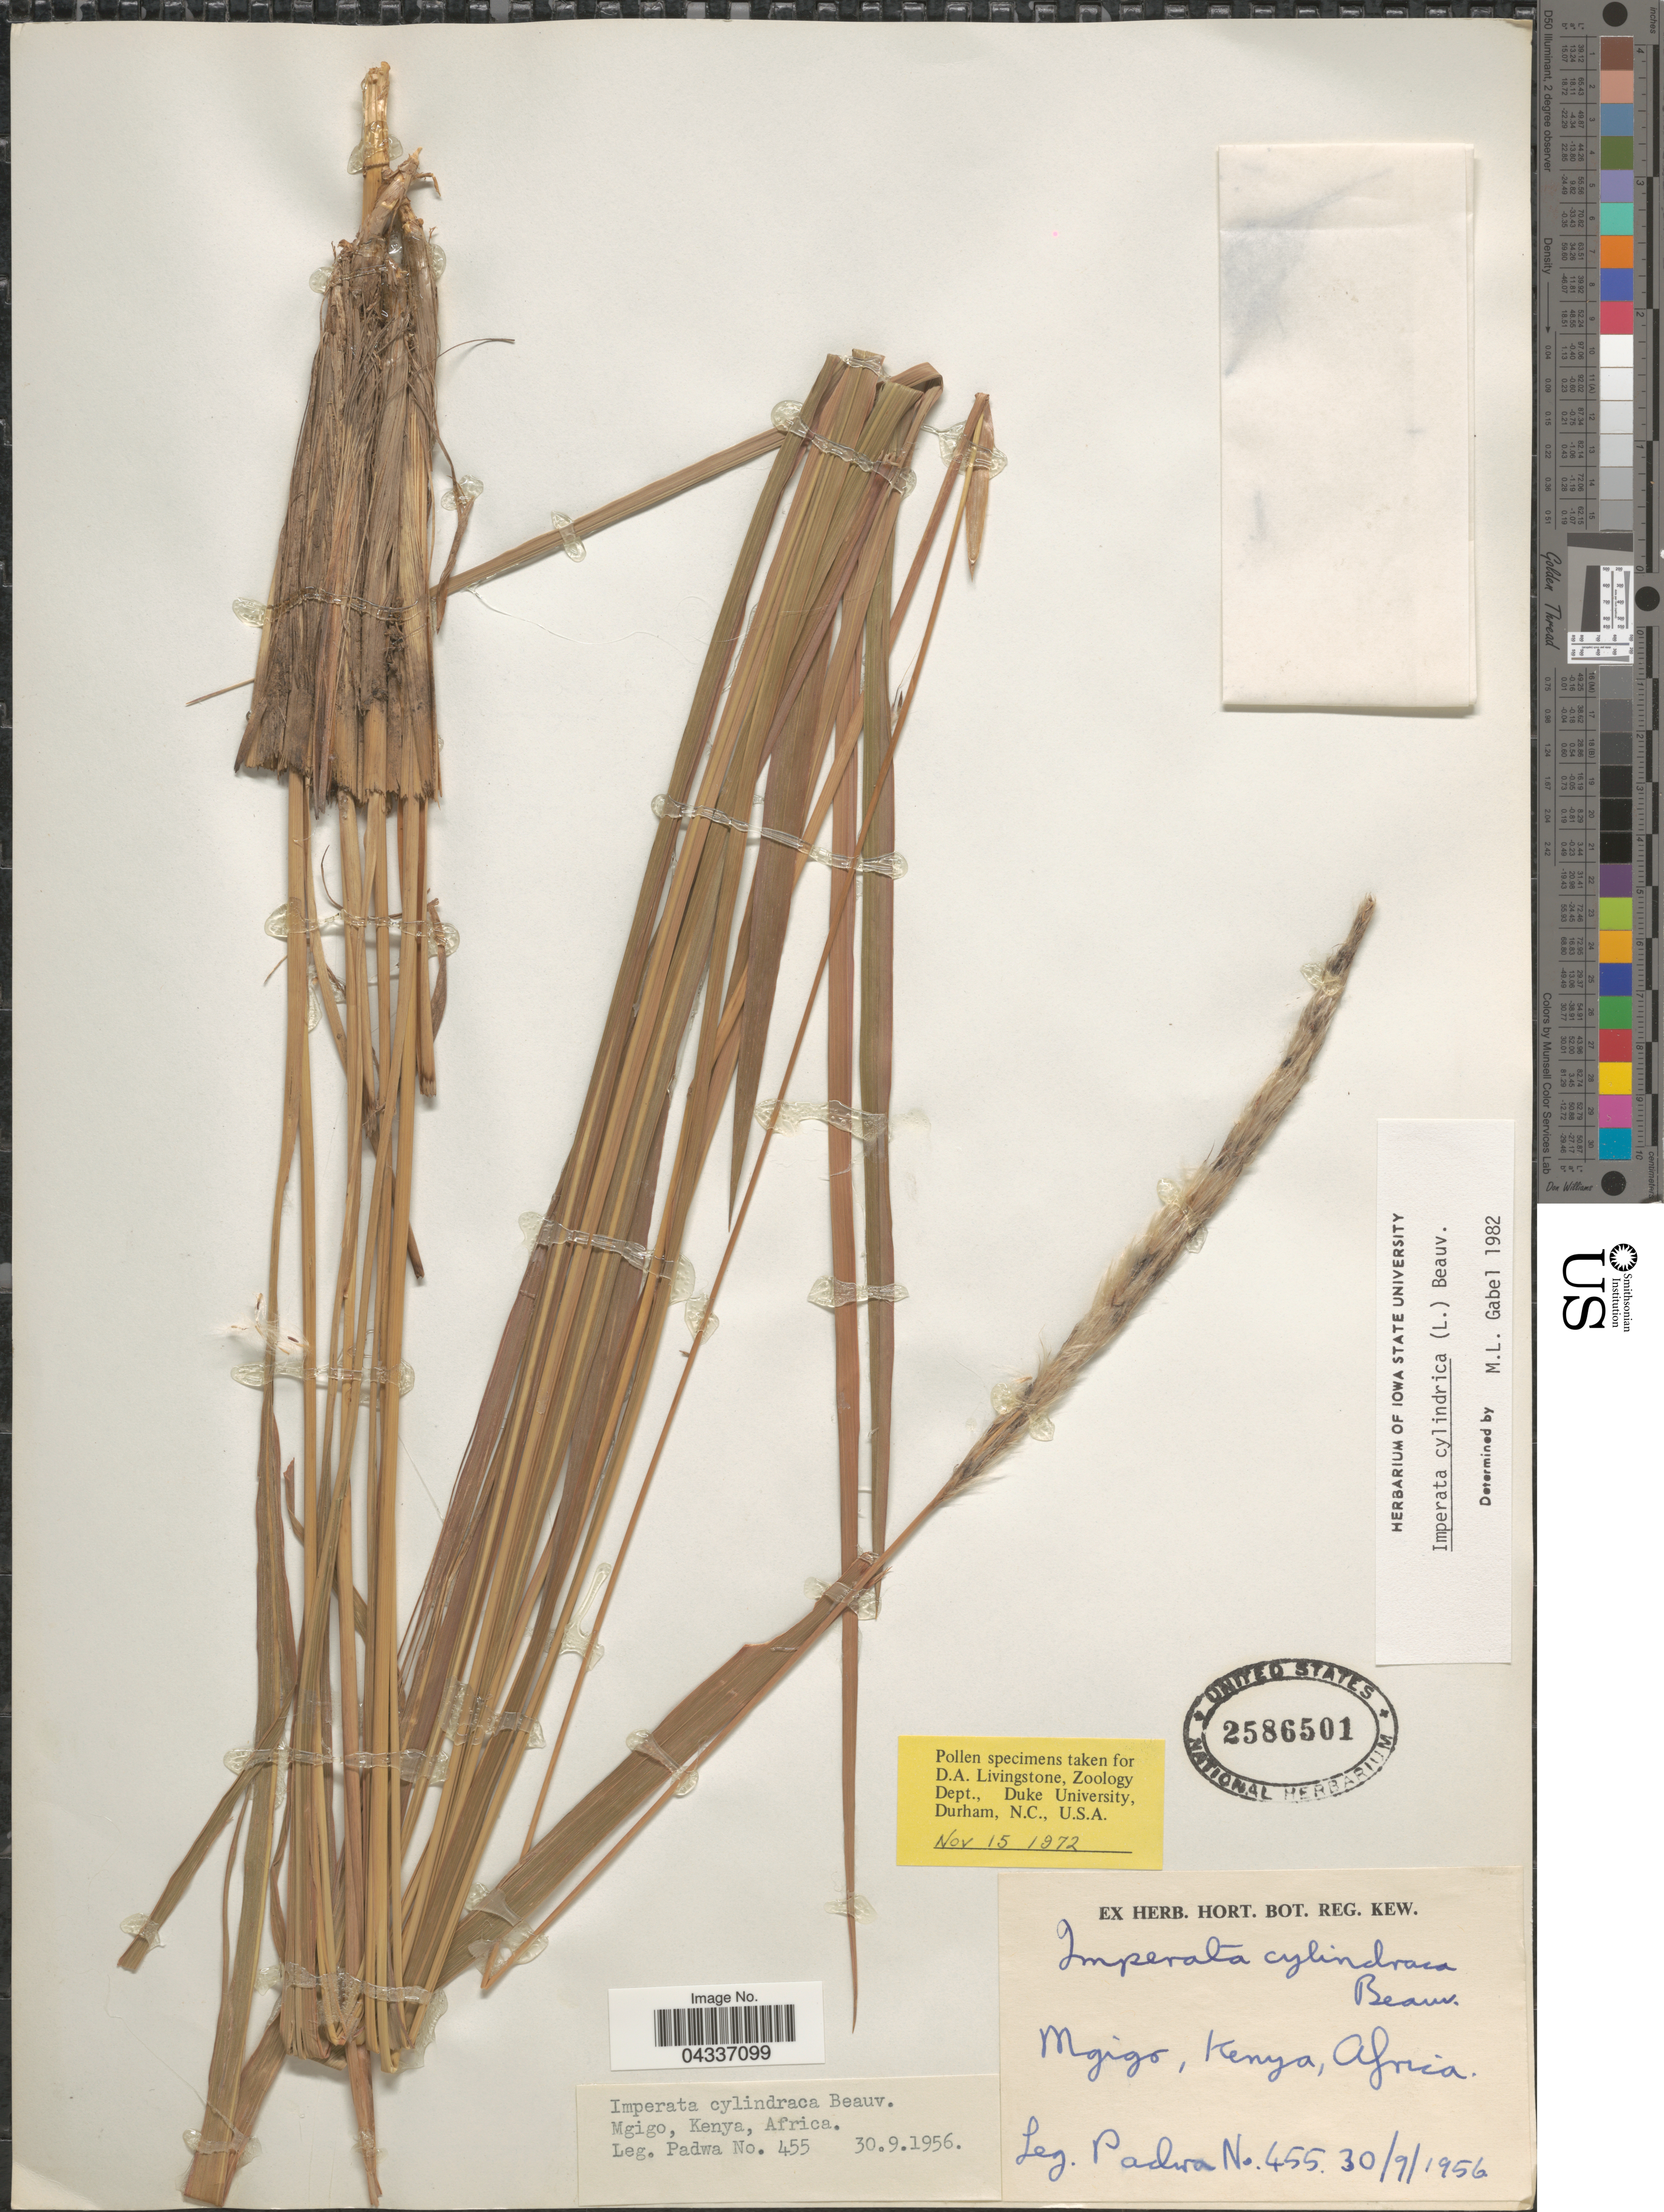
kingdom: Plantae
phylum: Tracheophyta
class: Liliopsida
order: Poales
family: Poaceae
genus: Imperata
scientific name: Imperata cylindrica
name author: (L.) P. Beauv.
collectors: Padwa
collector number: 455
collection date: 1956-09-30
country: Kenya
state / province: Bomet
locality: Mgigo.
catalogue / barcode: US 2586501